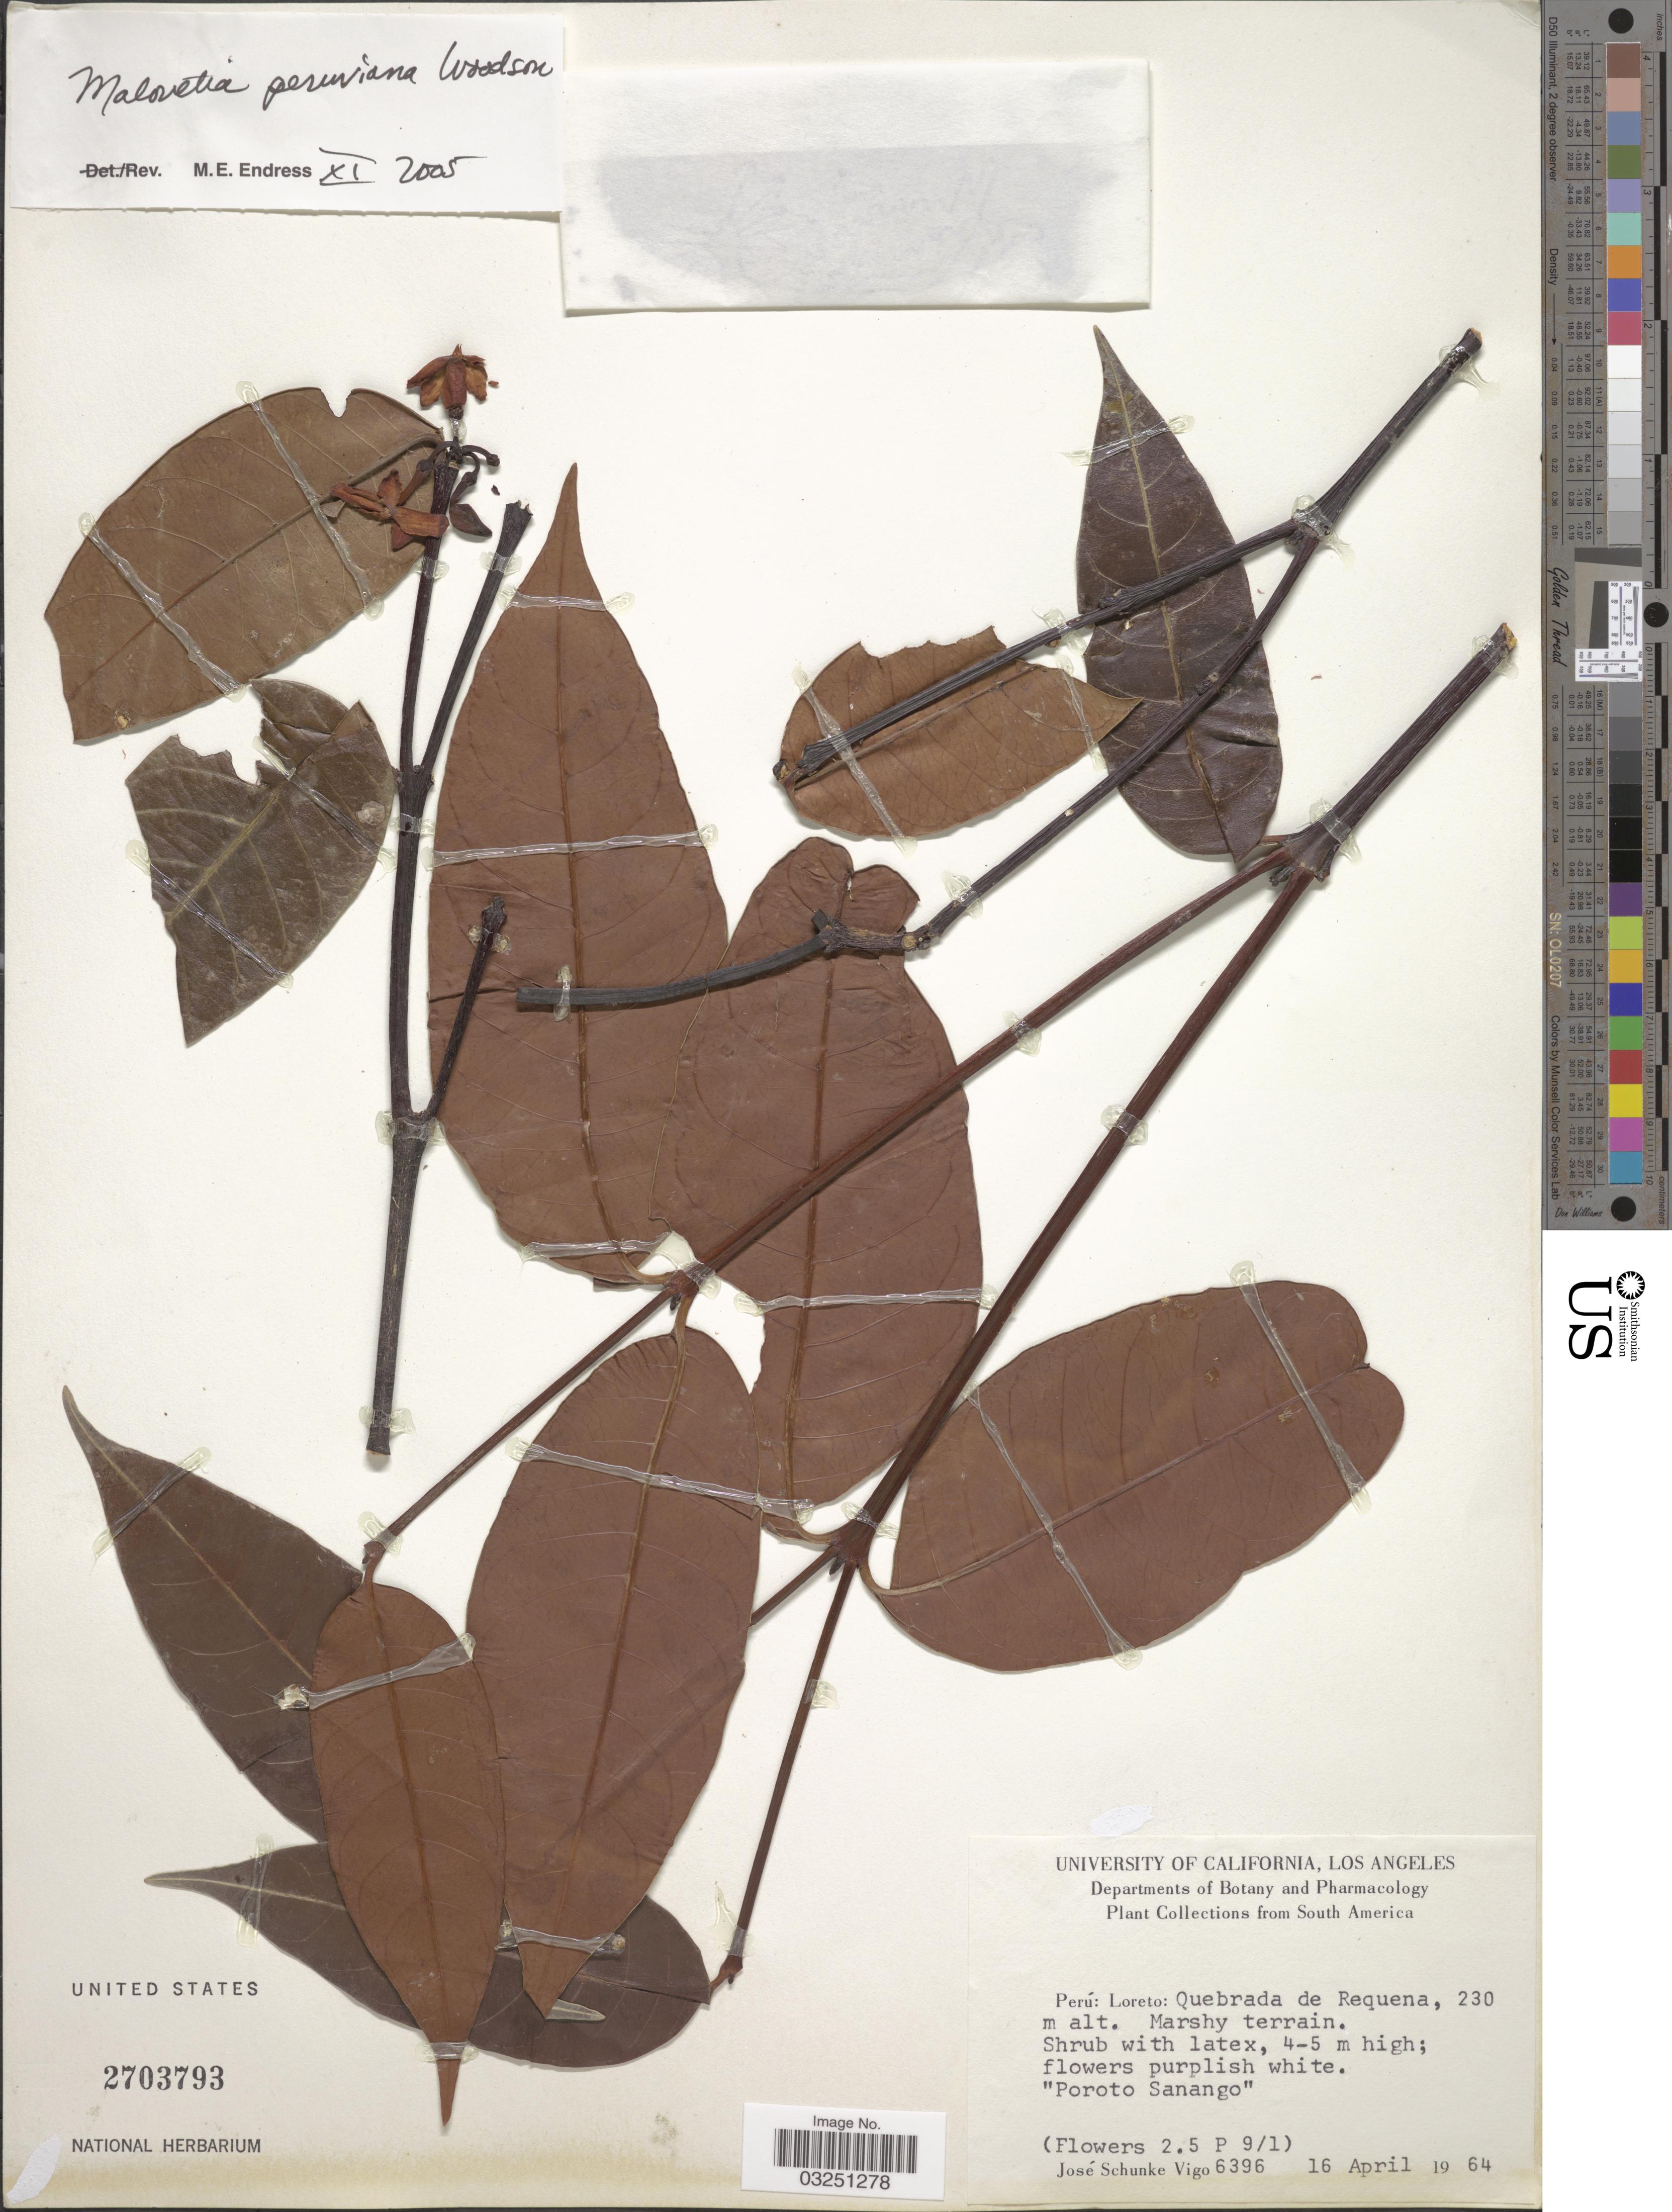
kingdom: Plantae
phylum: Tracheophyta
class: Magnoliopsida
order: Gentianales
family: Apocynaceae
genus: Malouetia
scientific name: Malouetia peruviana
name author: Woodson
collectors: J. Schunke Vigo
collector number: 6396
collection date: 1964-04-16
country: Peru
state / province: Loreto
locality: Quebrada de Requena. Marshy terrain.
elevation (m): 230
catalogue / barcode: US 2703793